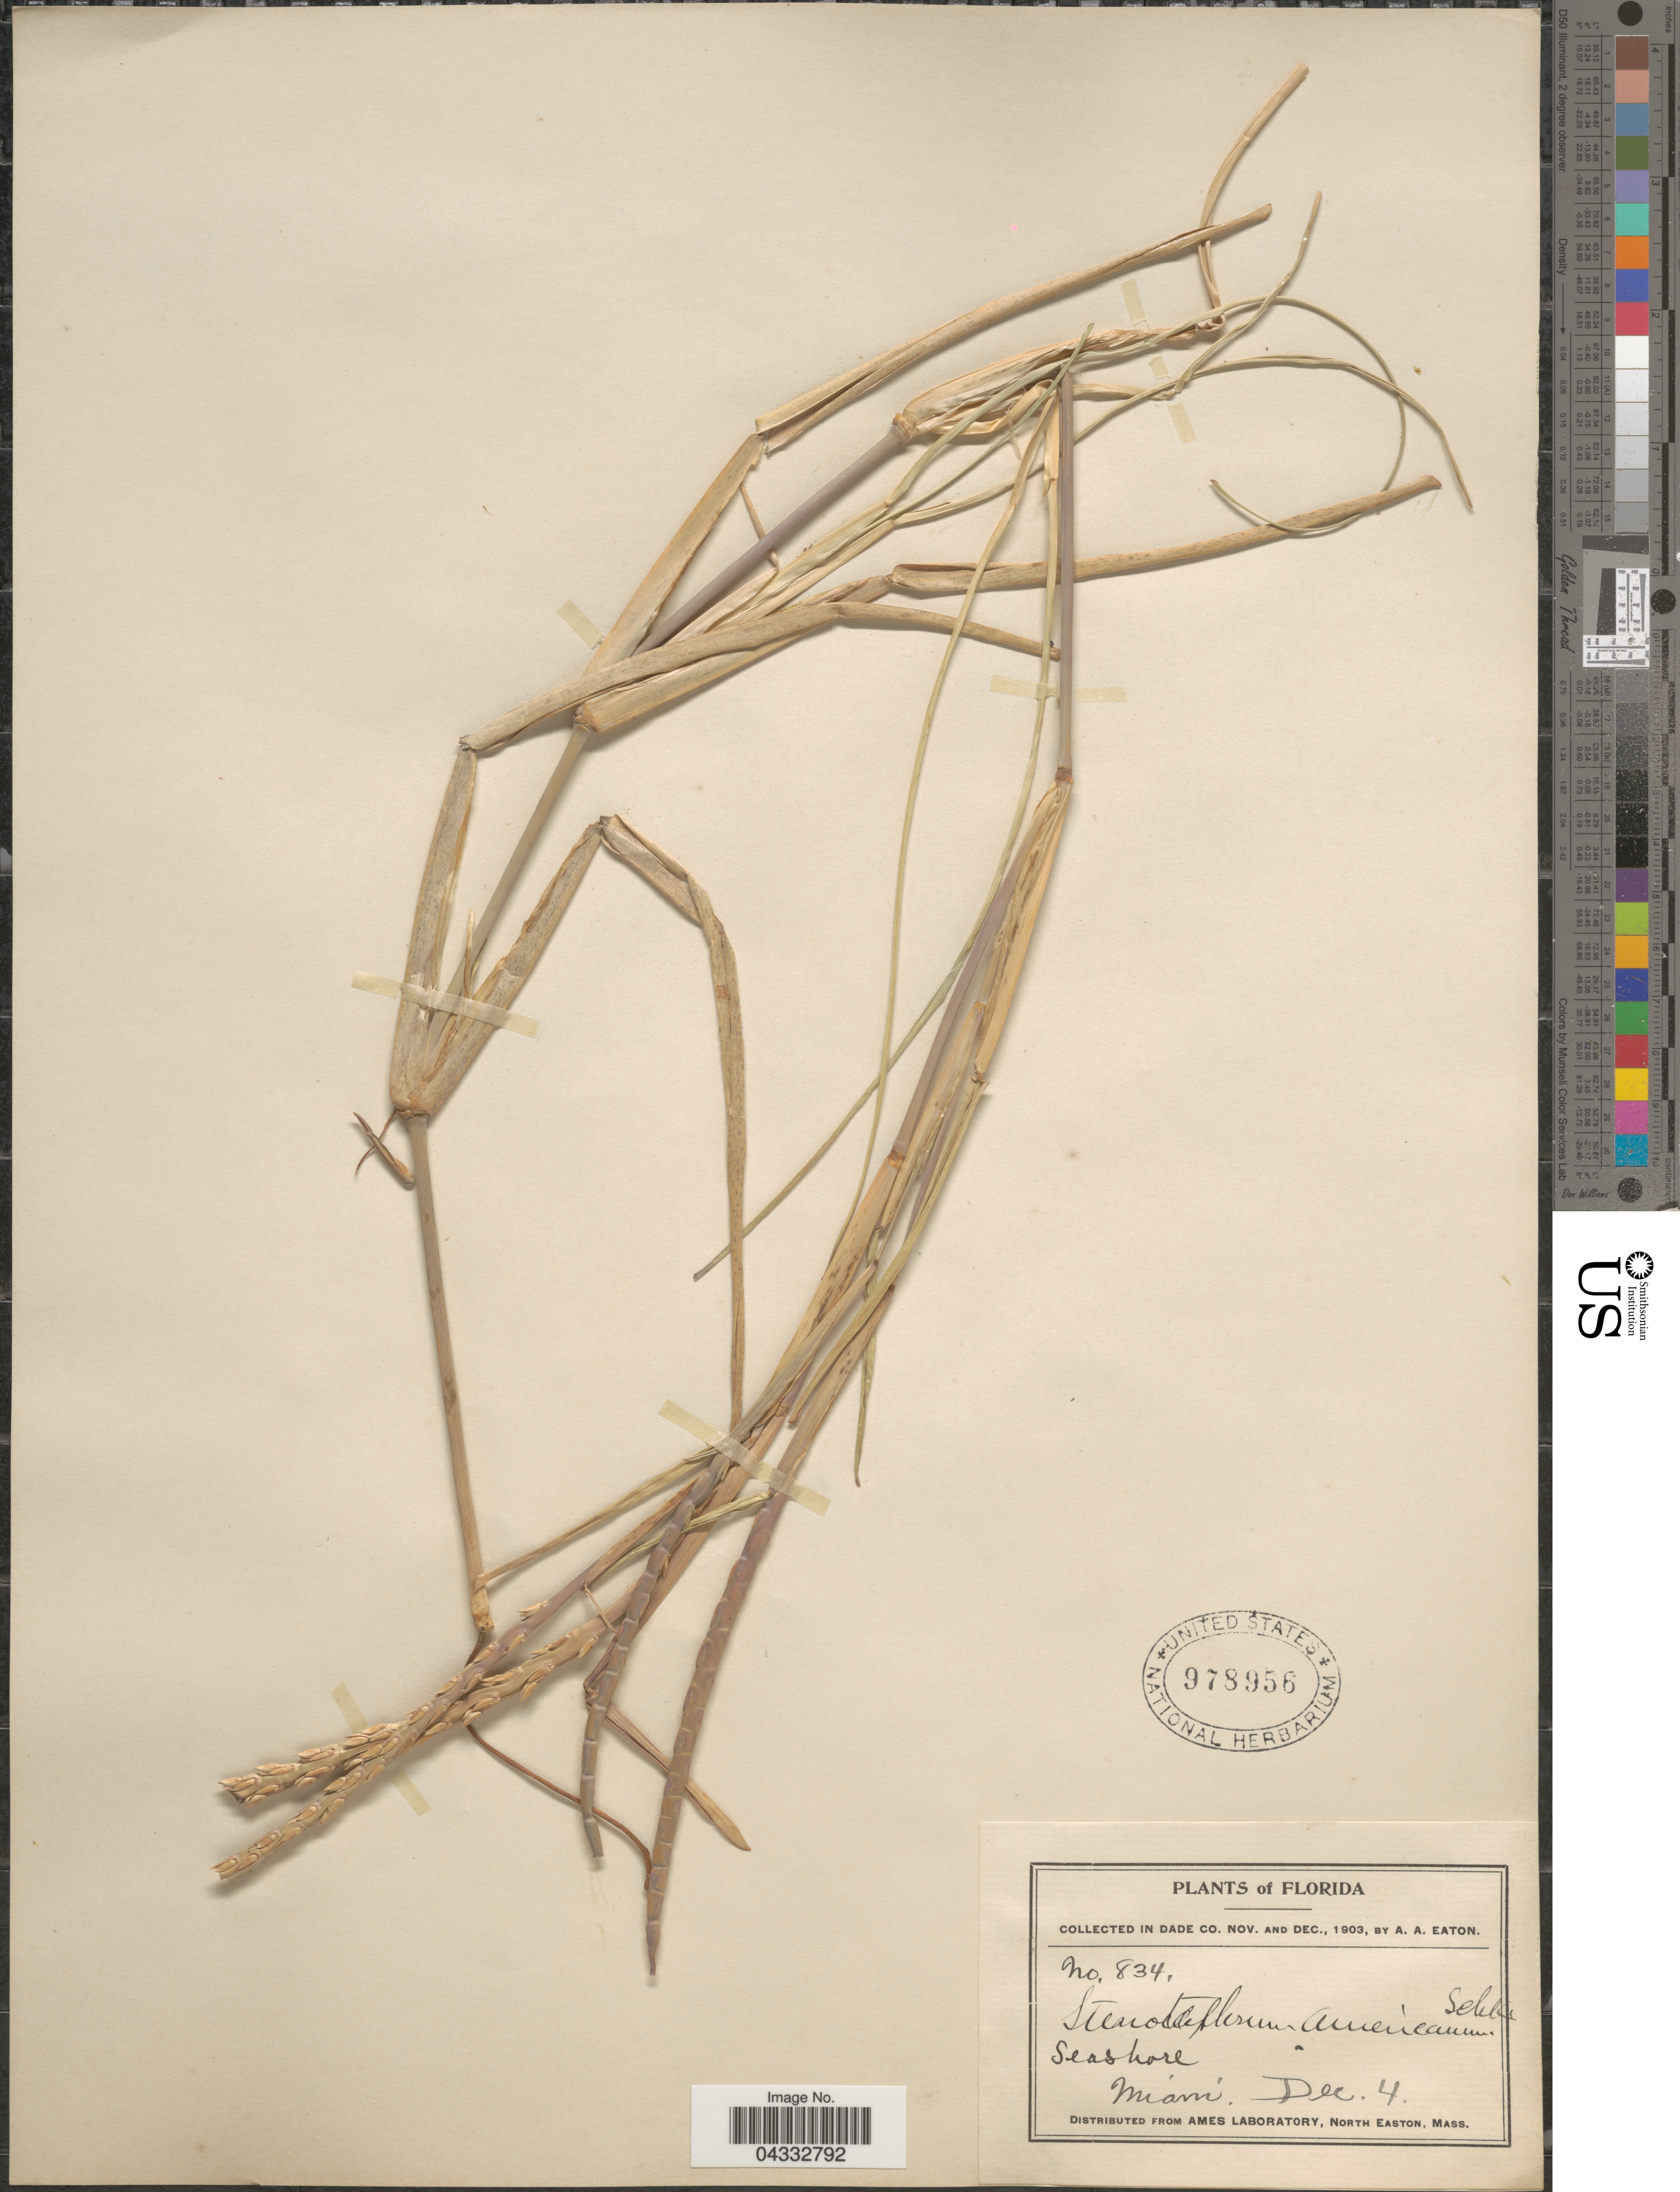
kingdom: Plantae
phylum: Tracheophyta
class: Liliopsida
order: Poales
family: Poaceae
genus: Stenotaphrum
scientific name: Stenotaphrum secundatum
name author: (Walter) Kuntze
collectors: A. A. Eaton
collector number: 834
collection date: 1903-12-04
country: United States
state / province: Florida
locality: In Dade Co. Seashore. Miami.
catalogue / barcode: US 978956